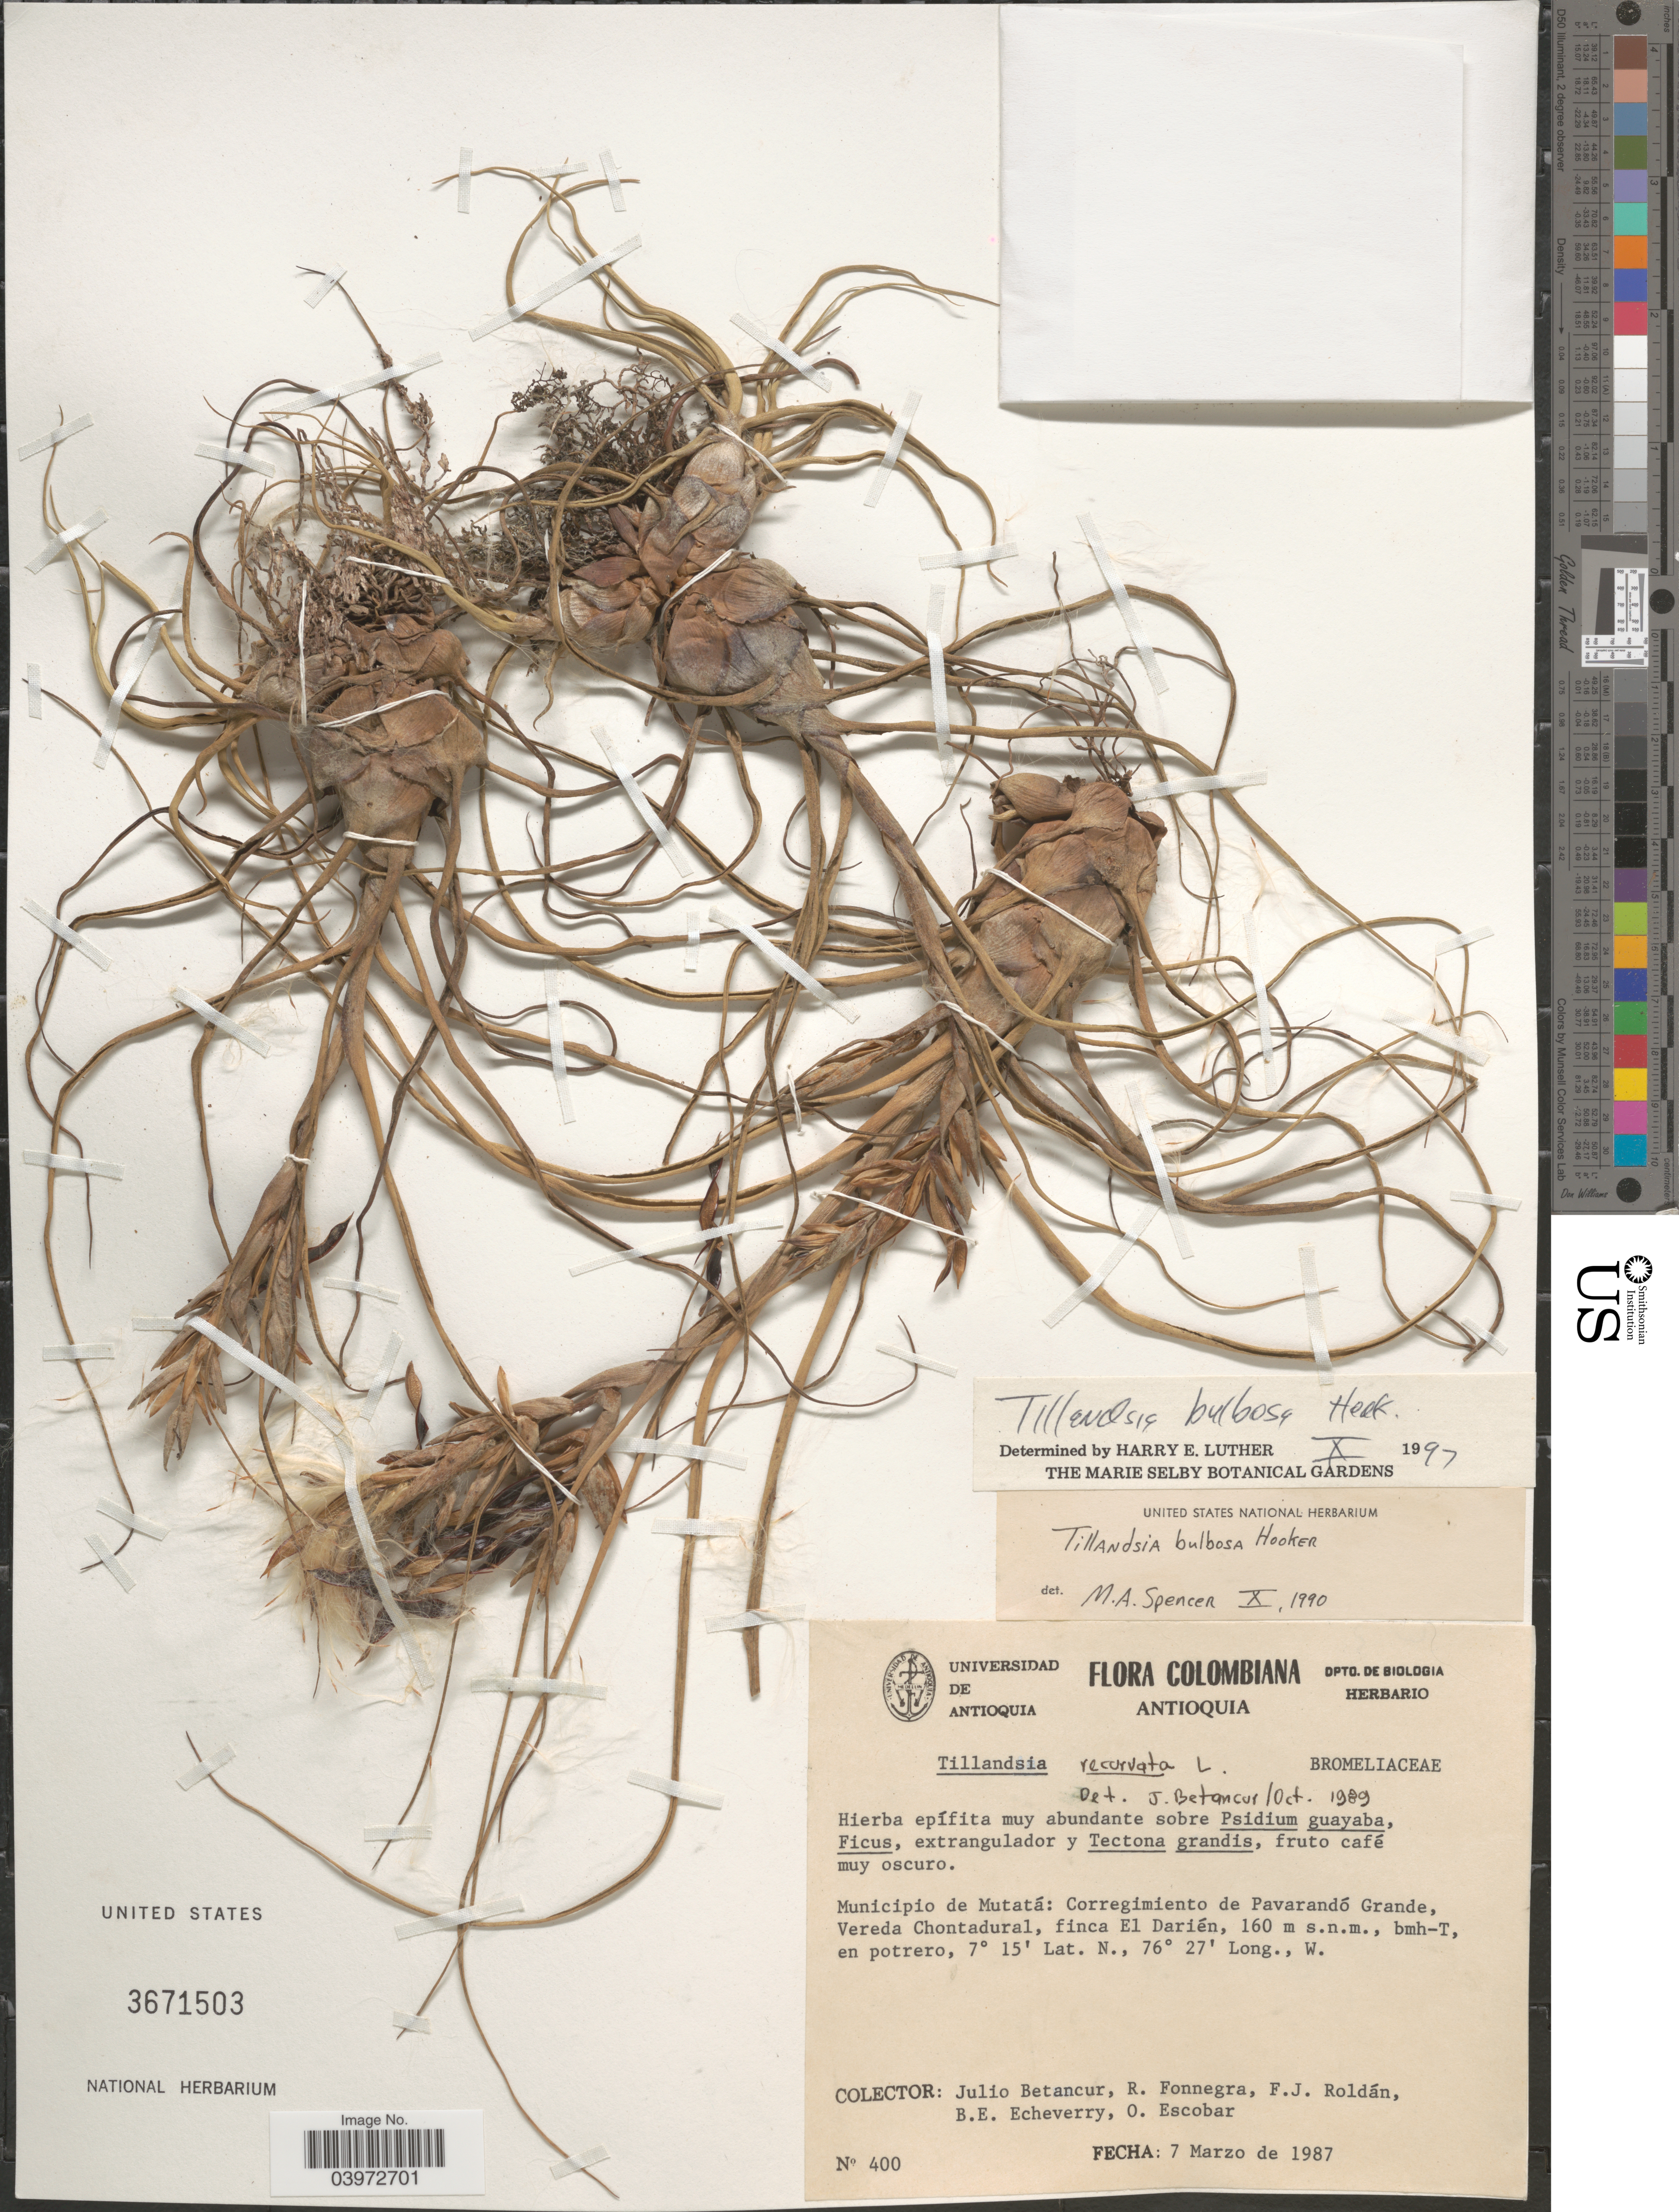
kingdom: Plantae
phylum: Tracheophyta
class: Liliopsida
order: Poales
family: Bromeliaceae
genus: Tillandsia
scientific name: Tillandsia bulbosa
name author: Hook.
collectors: J. C. Betancur, R. Fonnegra, F. J. Roldán, B. Echeverry & O. Escobar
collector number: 400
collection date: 1987-03-07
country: Colombia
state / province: Antioquia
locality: Municipio de Mutatá: Corregimiento de Pavarandó Grande, Vereda Chontadural, finca El Darién.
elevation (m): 160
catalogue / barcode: US 3671503